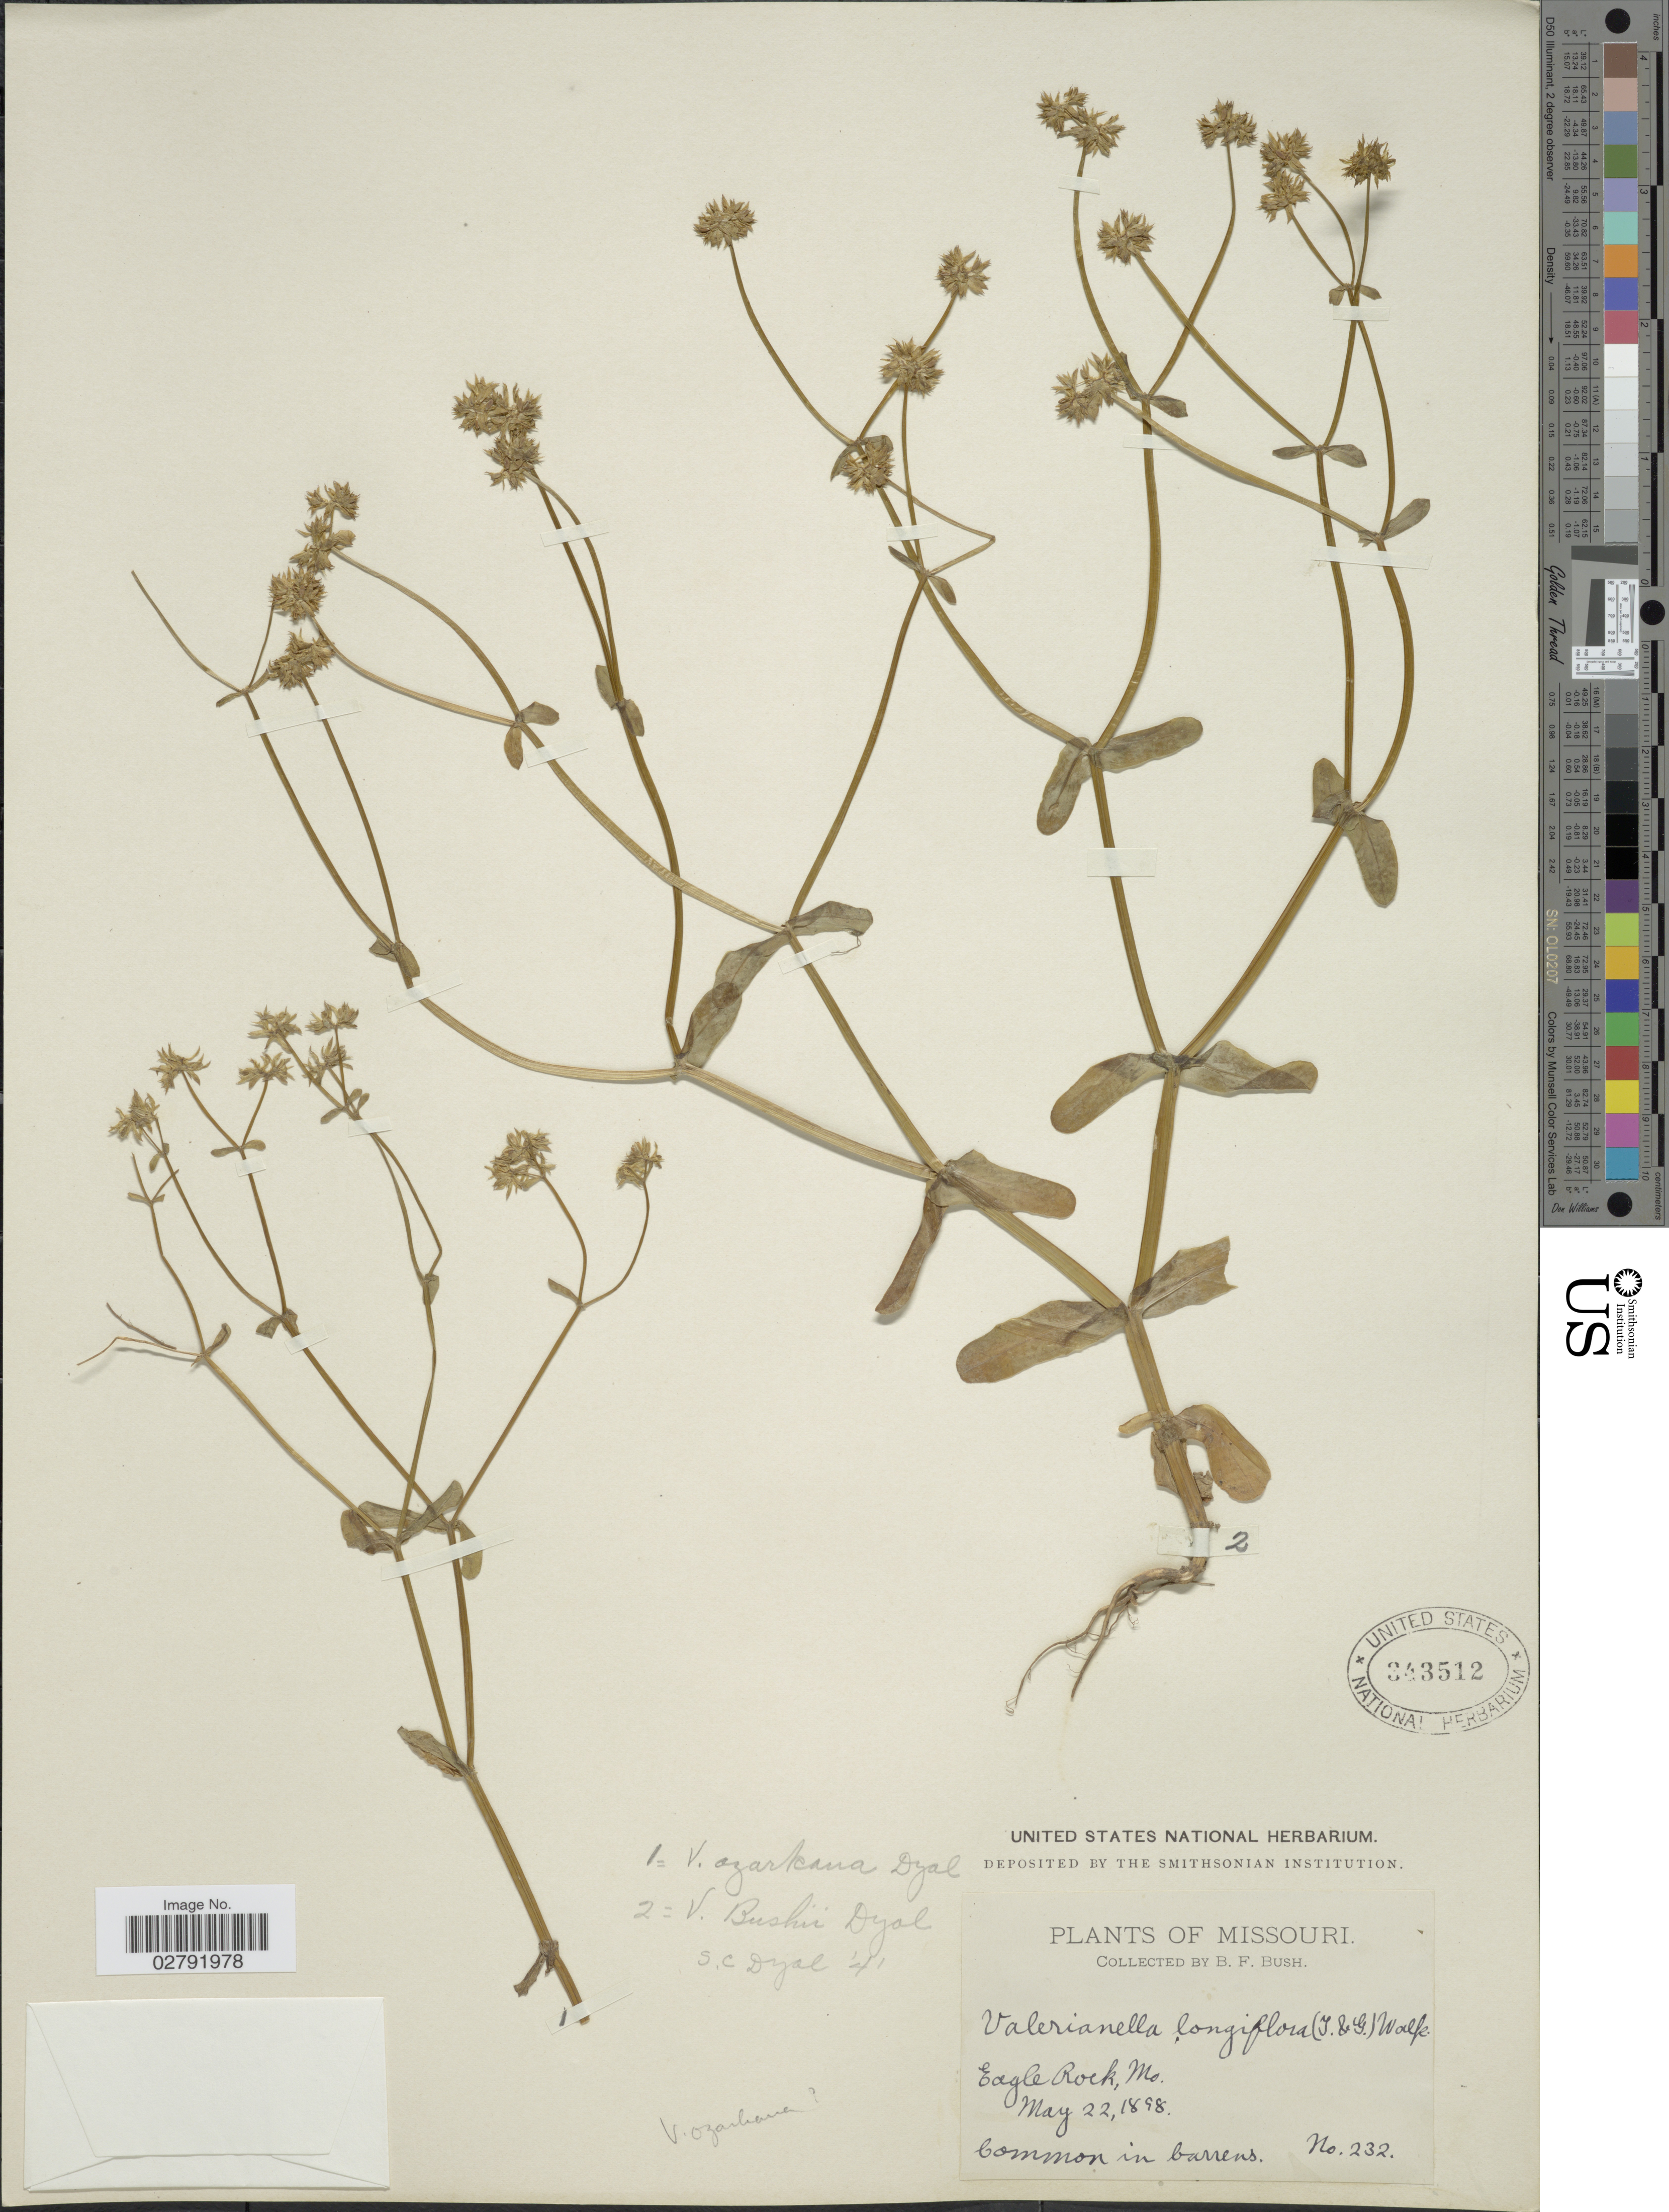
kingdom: Plantae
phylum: Tracheophyta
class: Magnoliopsida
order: Dipsacales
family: Caprifoliaceae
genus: Valerianella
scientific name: Valerianella ozarkana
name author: Dyal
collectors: B. F. Bush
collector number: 232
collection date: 1898-05-22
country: United States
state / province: Missouri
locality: Eagle Rock.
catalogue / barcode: US 343512